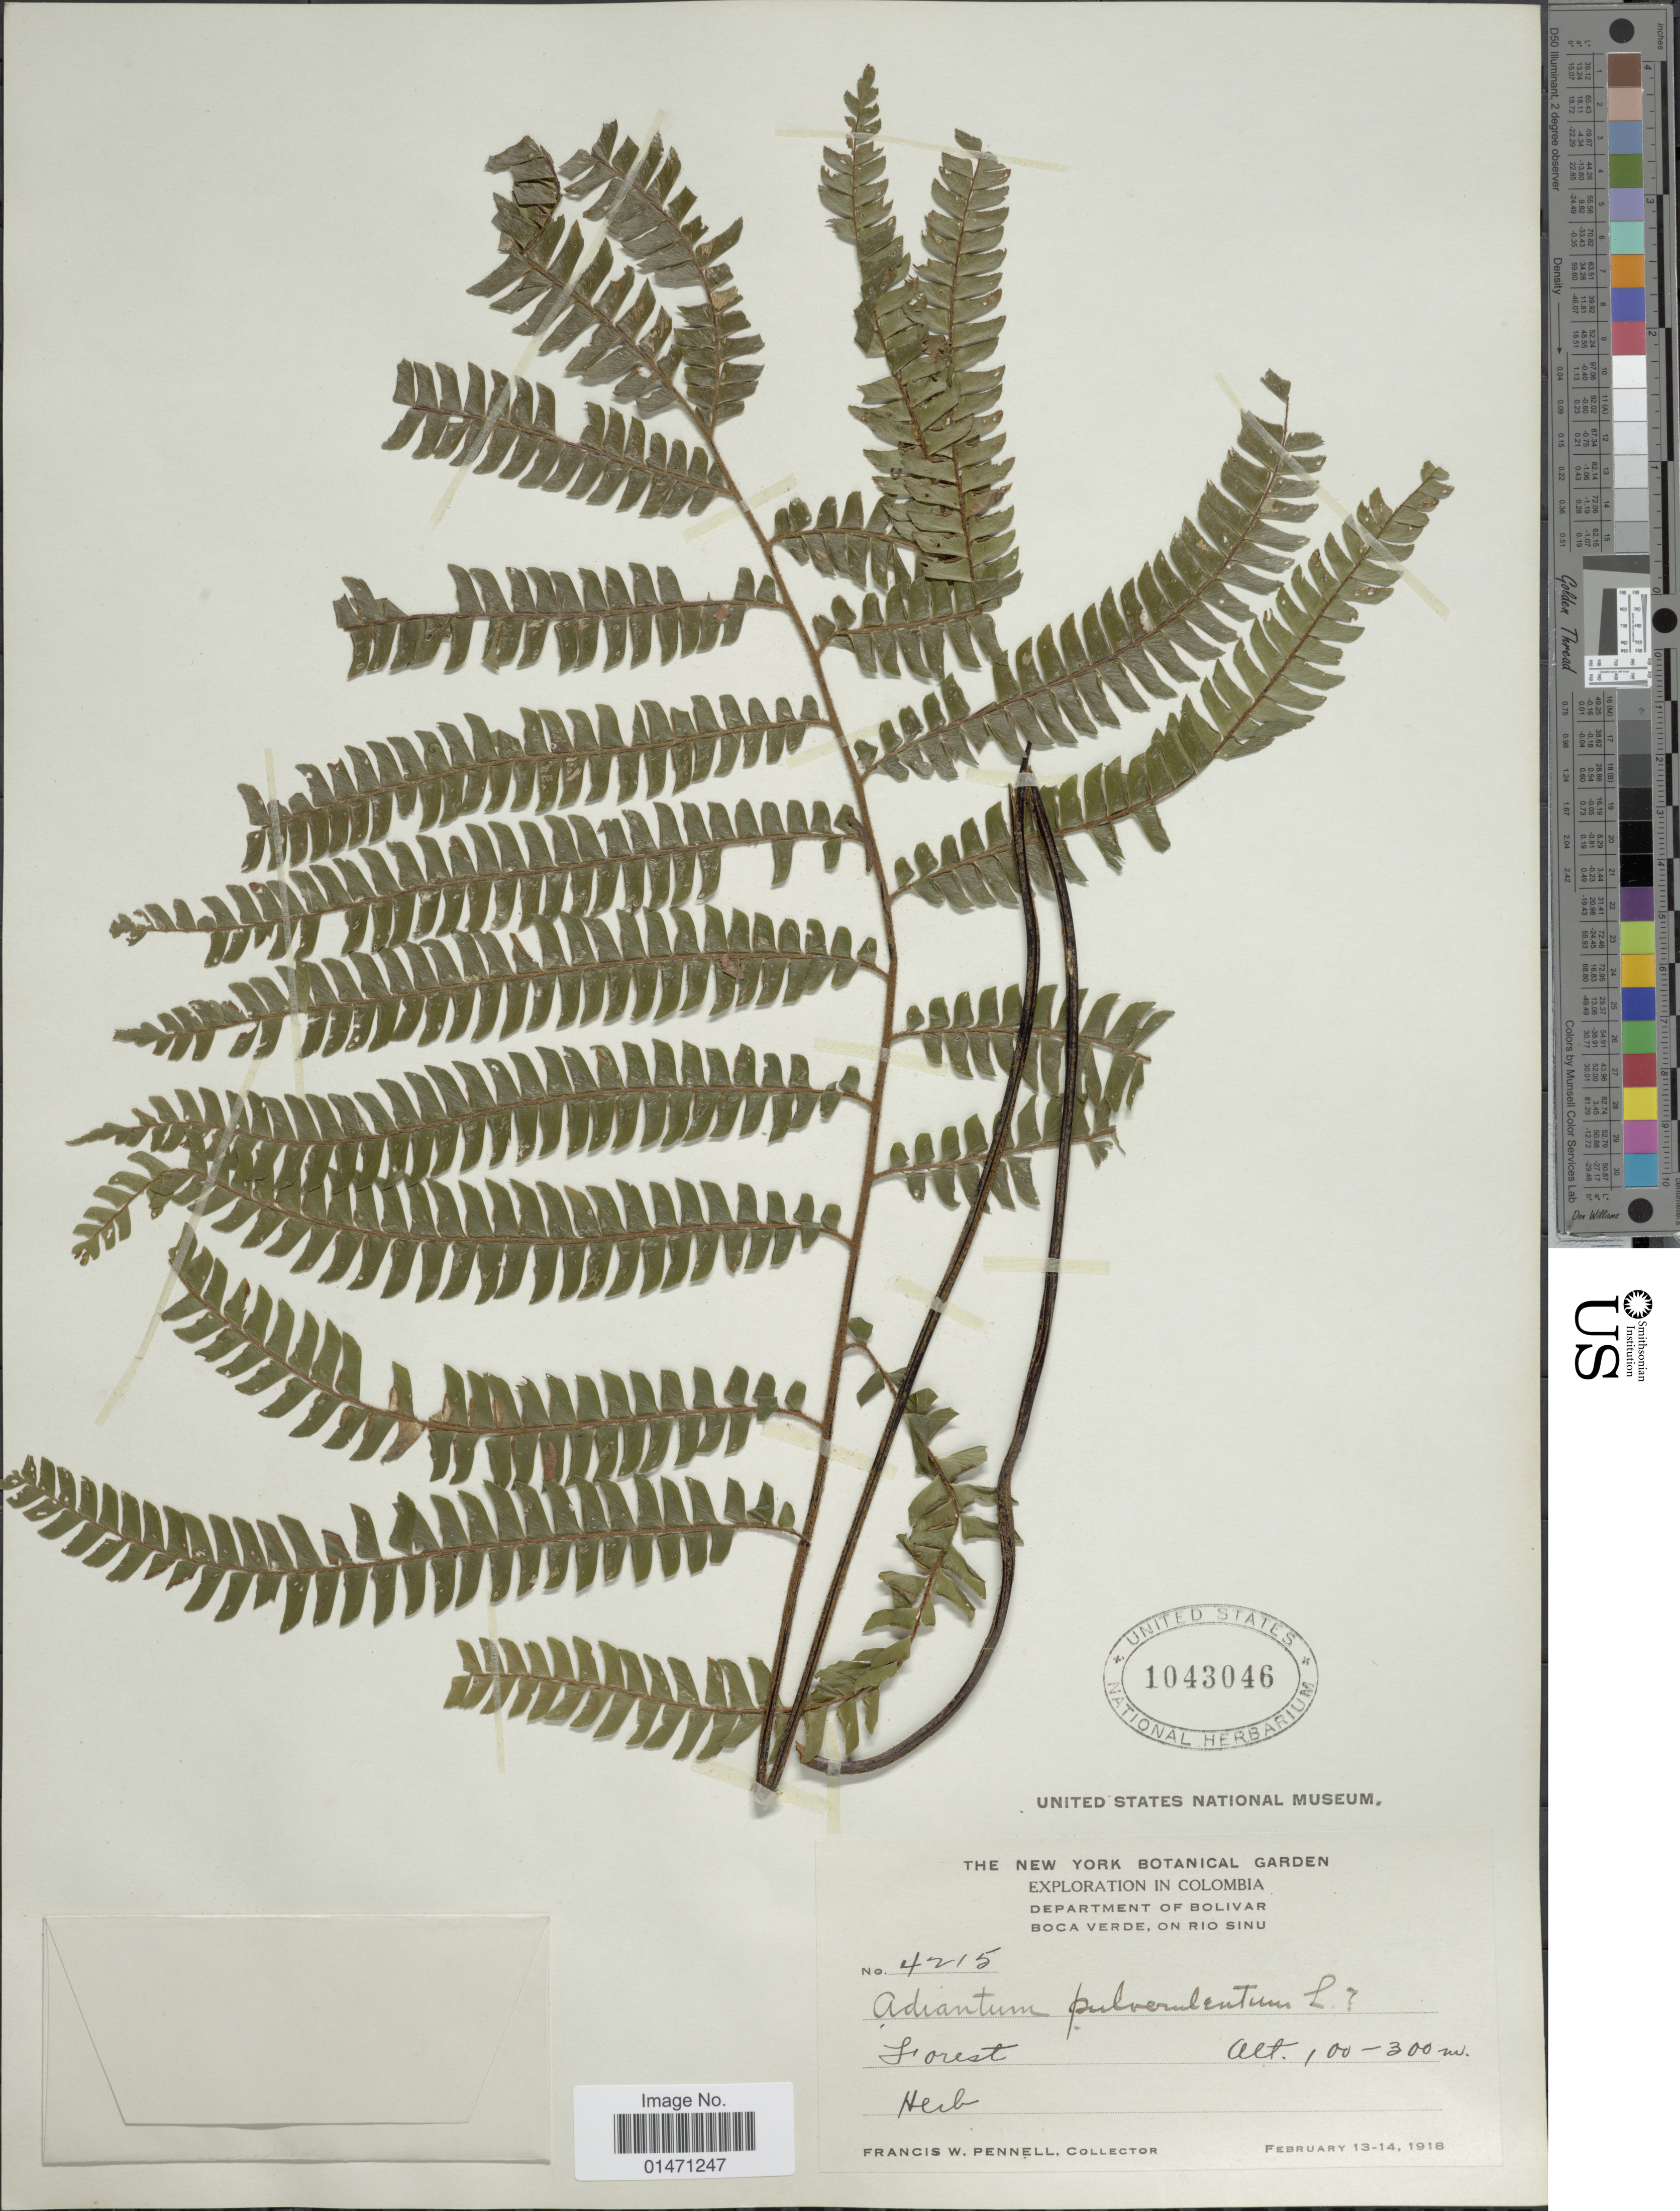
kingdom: Plantae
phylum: Tracheophyta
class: Polypodiopsida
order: Polypodiales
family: Pteridaceae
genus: Adiantum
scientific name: Adiantum pulverulentum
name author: L.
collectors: F. W. Pennell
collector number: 4215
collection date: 1918-02-13/1918-02-14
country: Venezuela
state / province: Bolivar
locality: Department of Bolivar, Boca verde, on Rio Sinu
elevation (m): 100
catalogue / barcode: US 1043046